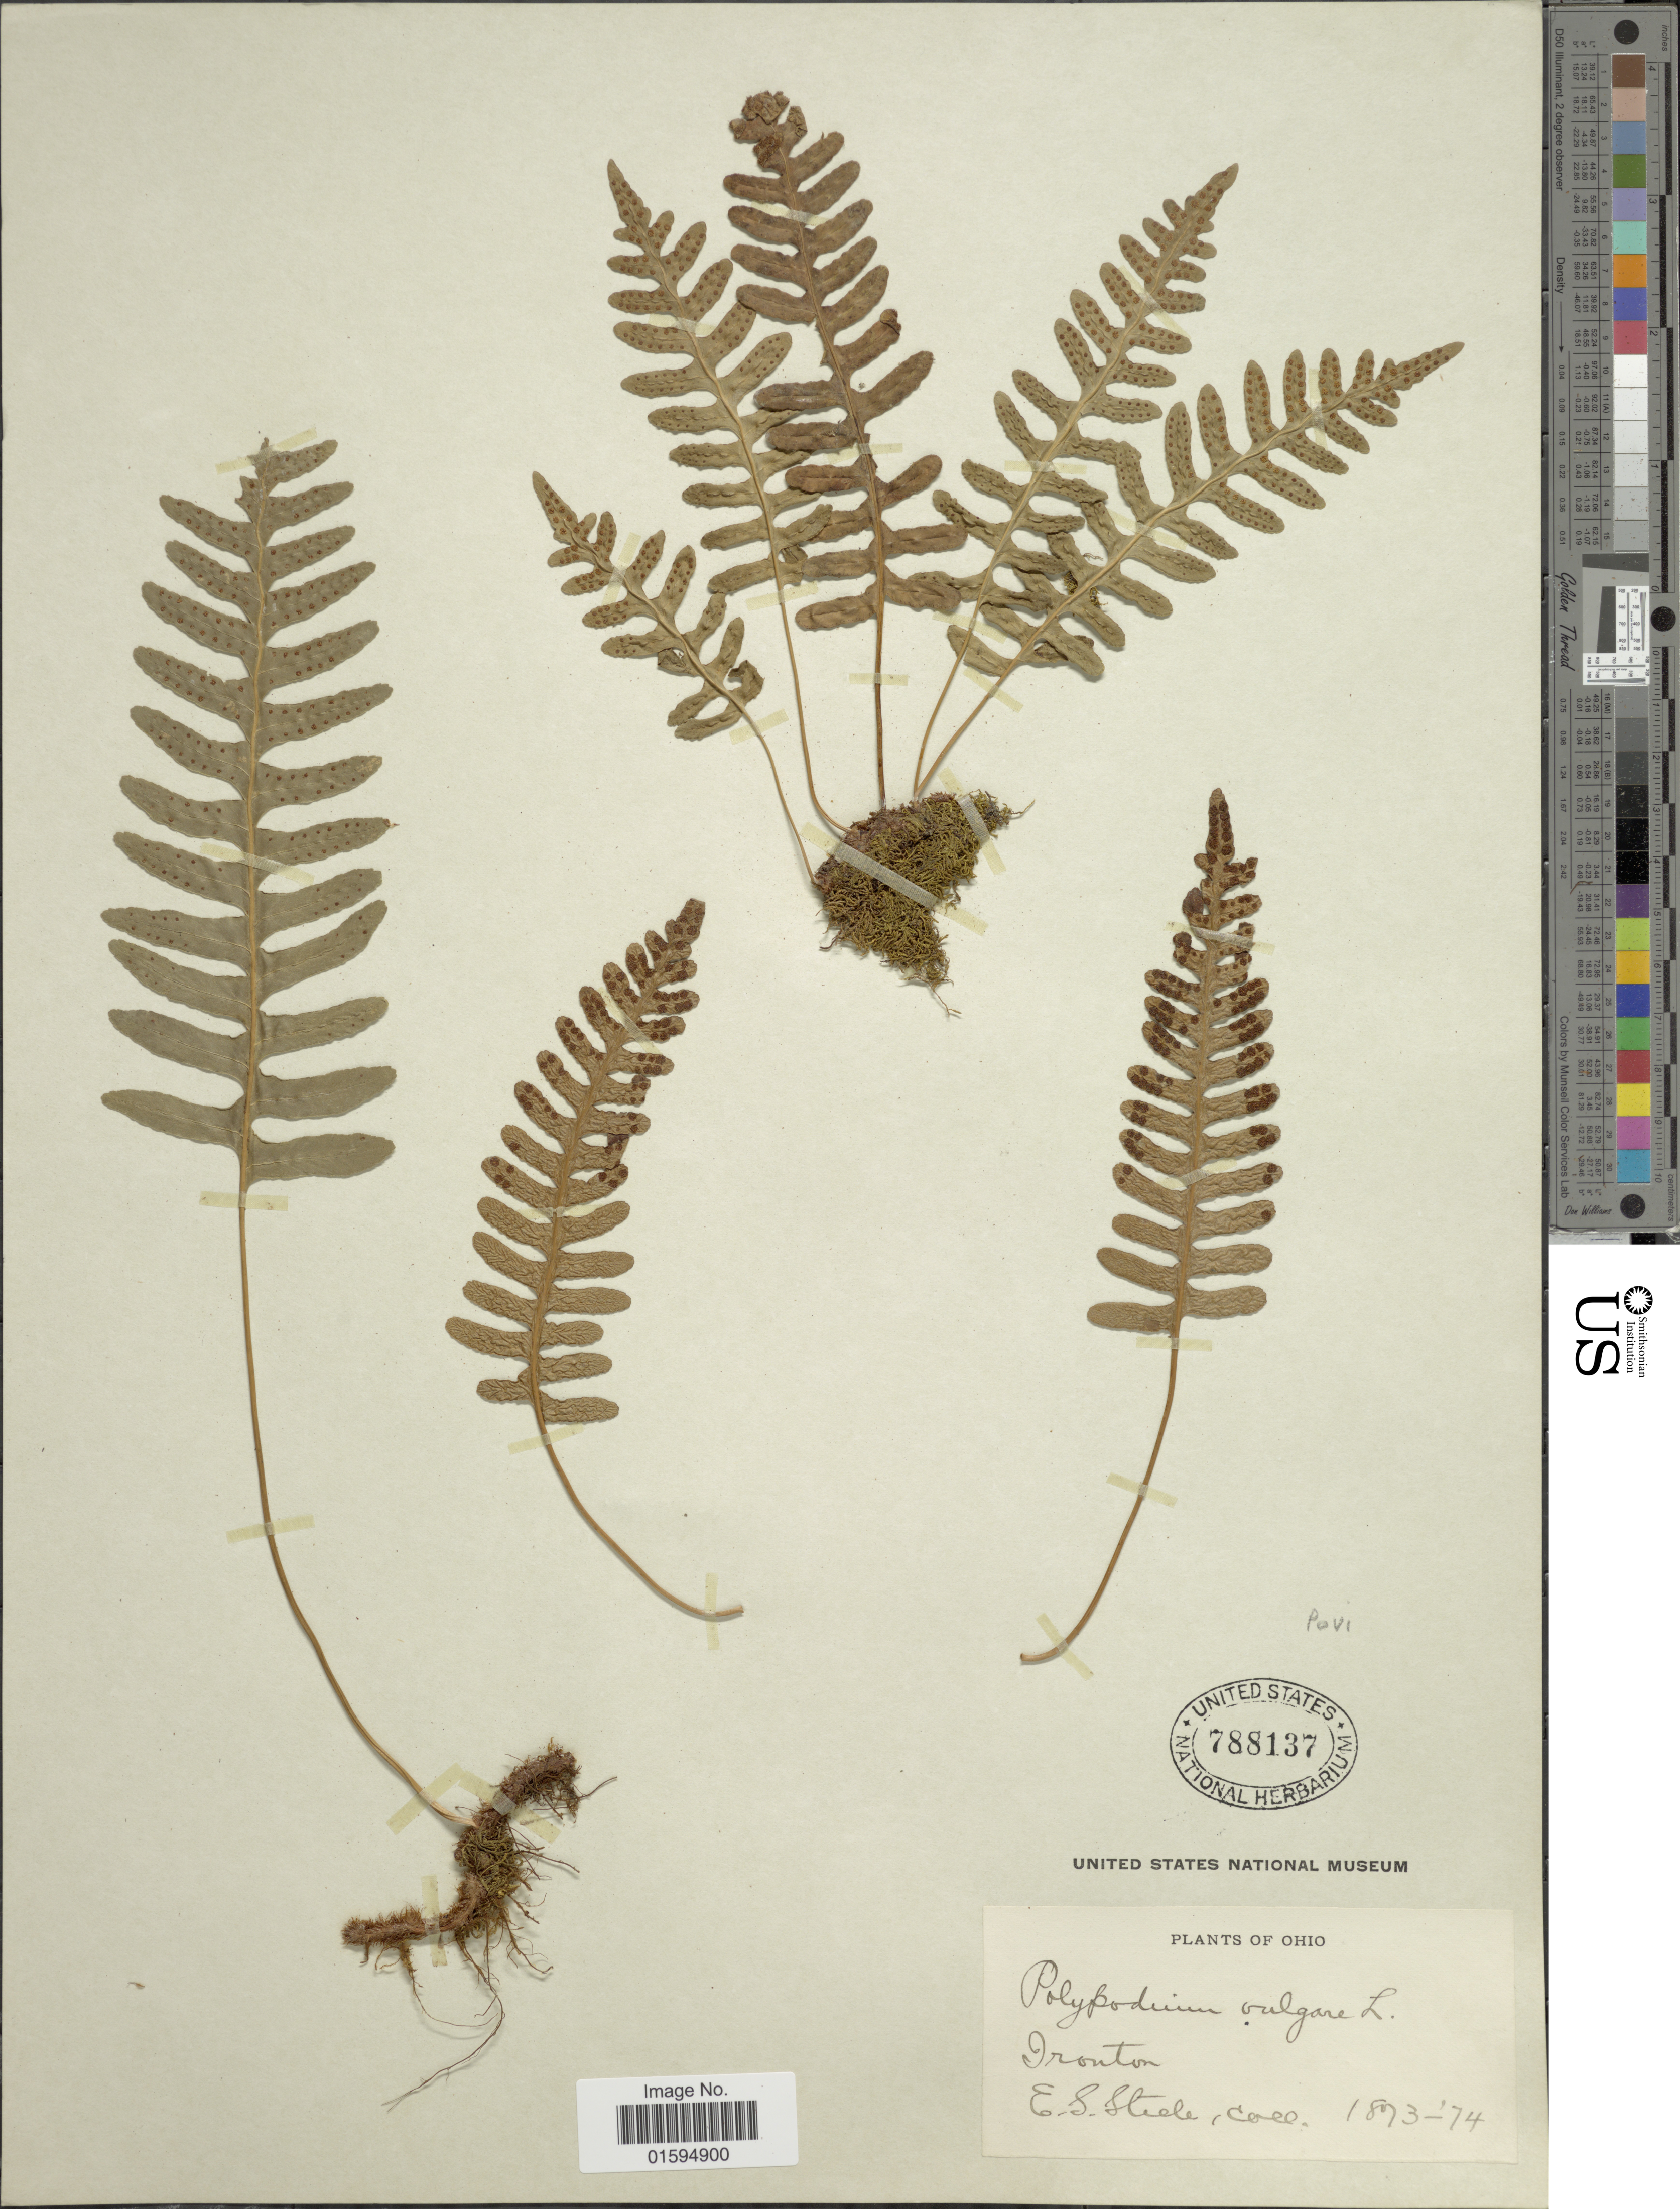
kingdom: Plantae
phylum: Tracheophyta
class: Polypodiopsida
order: Polypodiales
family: Polypodiaceae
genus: Polypodium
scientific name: Polypodium virginianum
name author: L.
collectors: E. Steele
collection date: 1873/1874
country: United States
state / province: Ohio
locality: Ironton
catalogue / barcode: US 788137